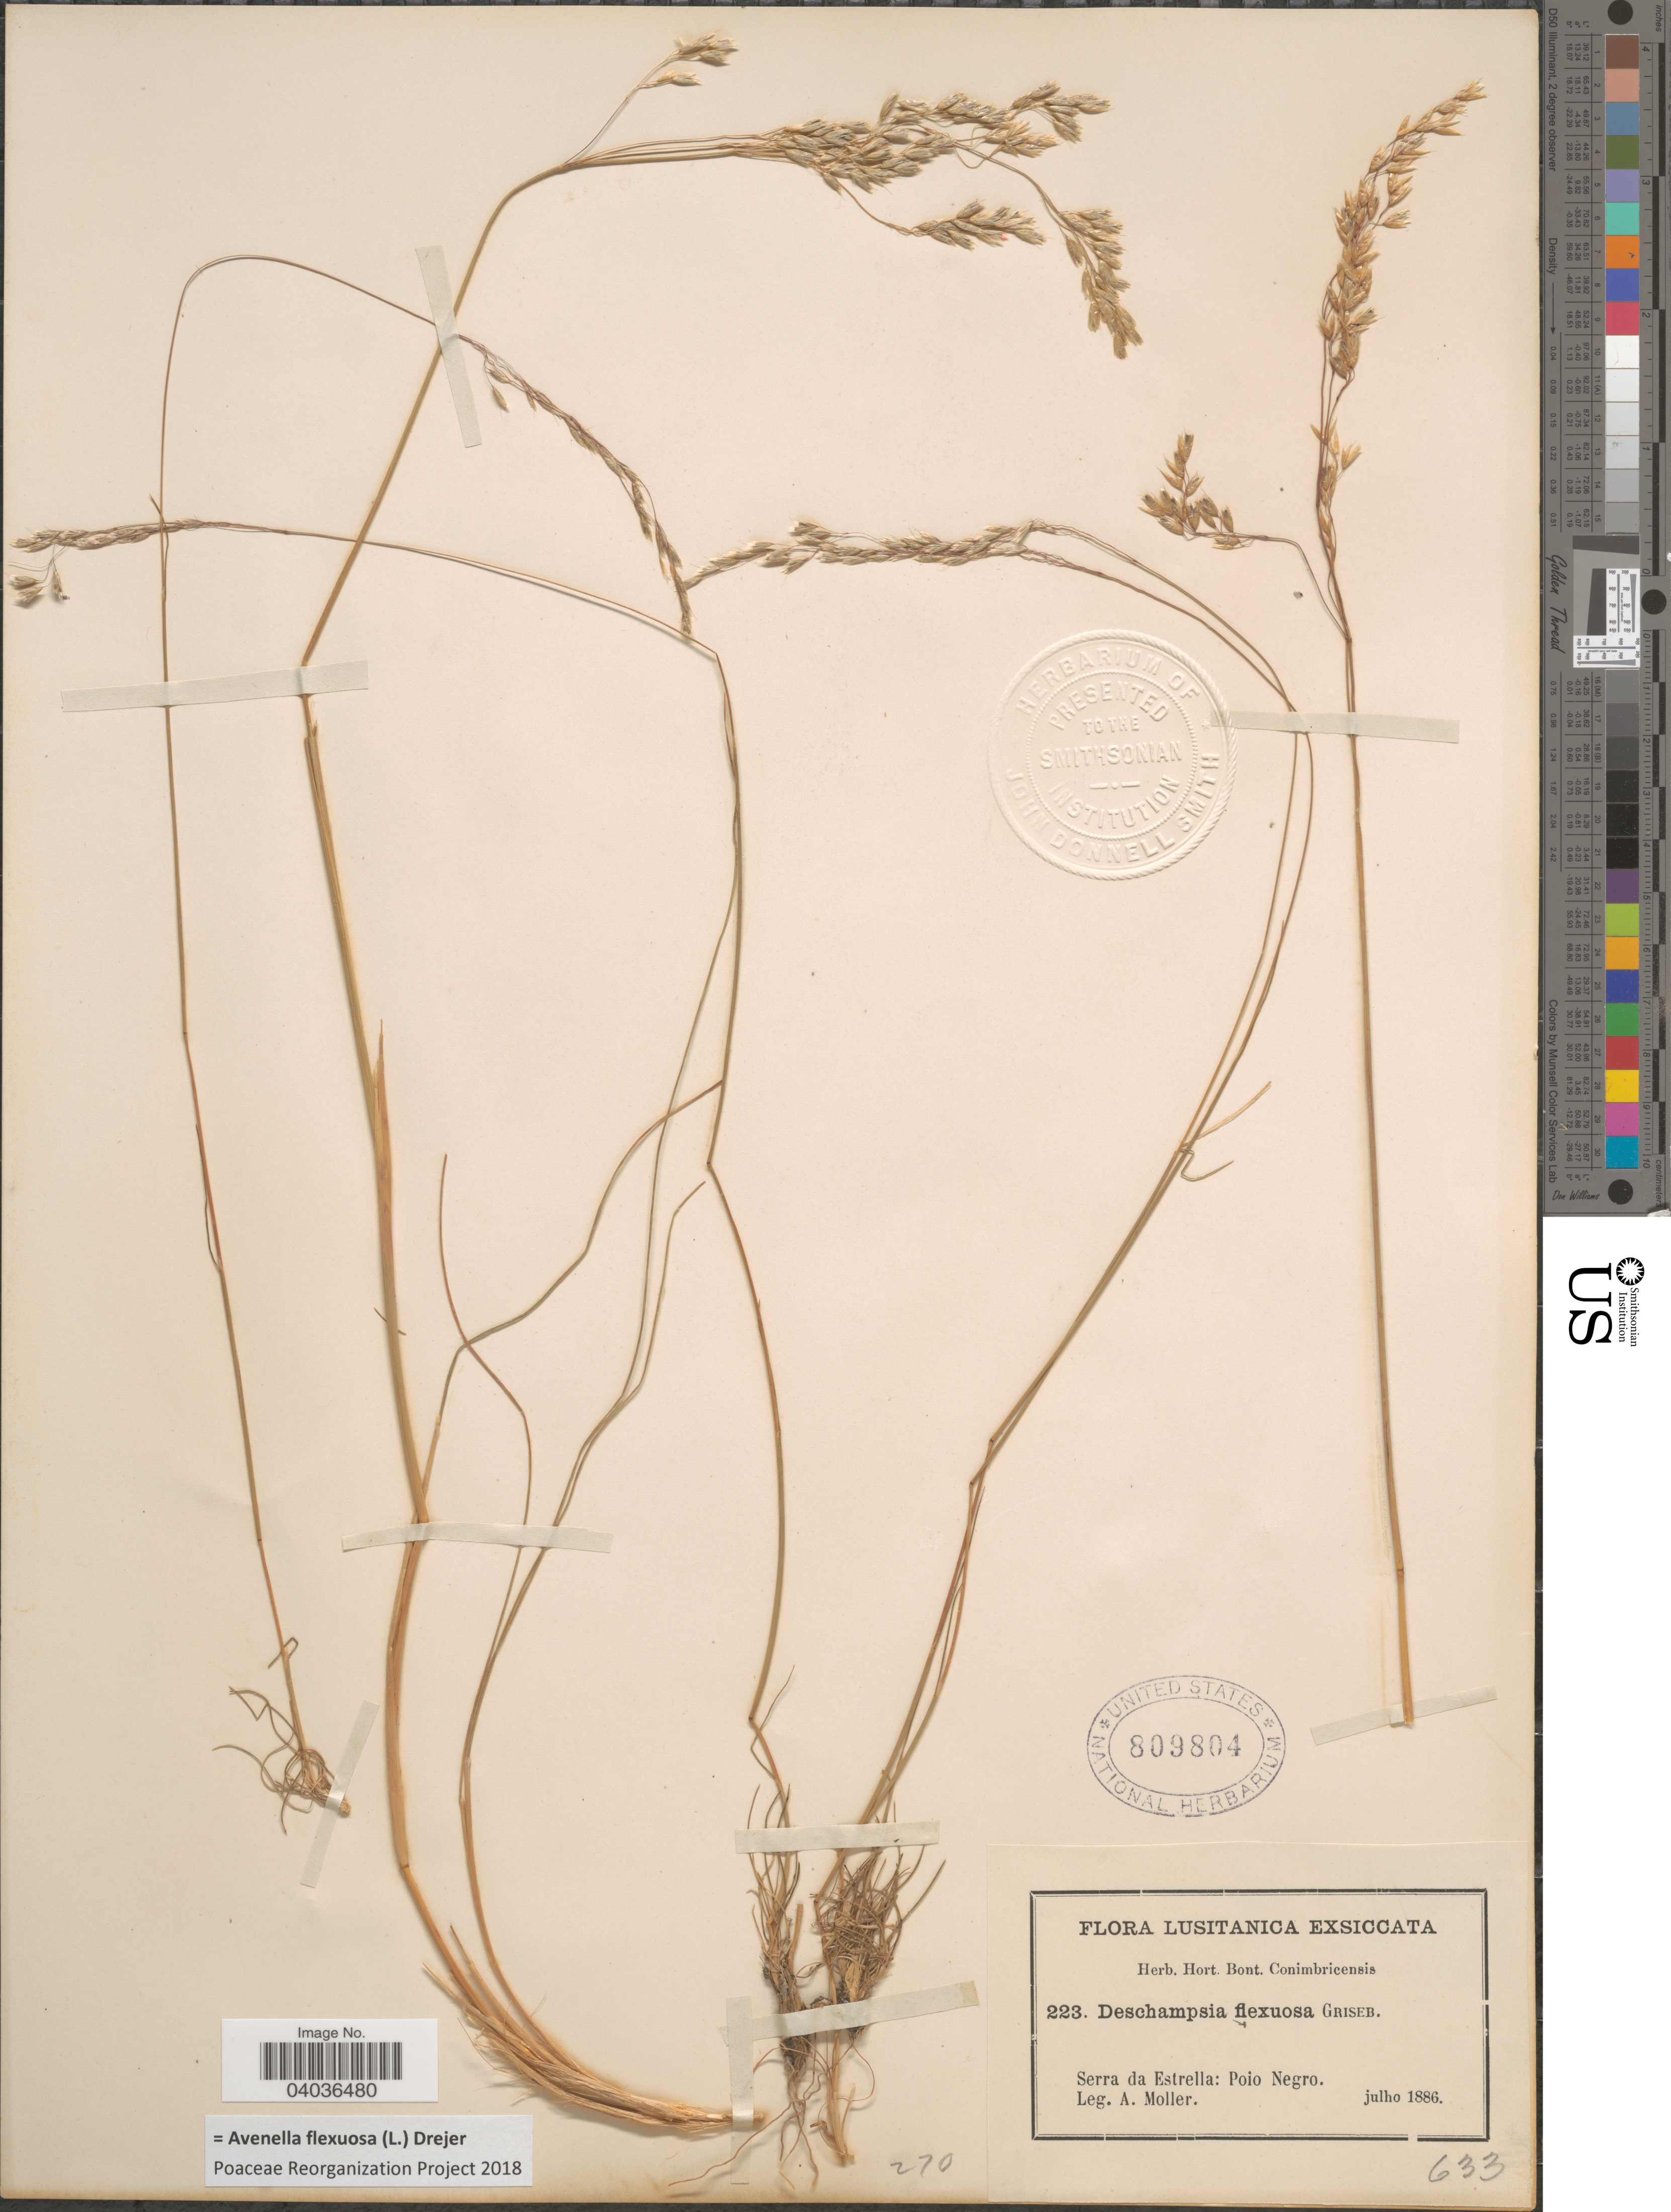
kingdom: Plantae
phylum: Tracheophyta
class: Liliopsida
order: Poales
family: Poaceae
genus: Avenella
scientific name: Avenella flexuosa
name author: (L.) Drejer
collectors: A. Moller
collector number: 223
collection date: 1886-07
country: Portugal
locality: Lusitanica. Serra de Estrella: Poio Negro.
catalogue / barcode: US 809804